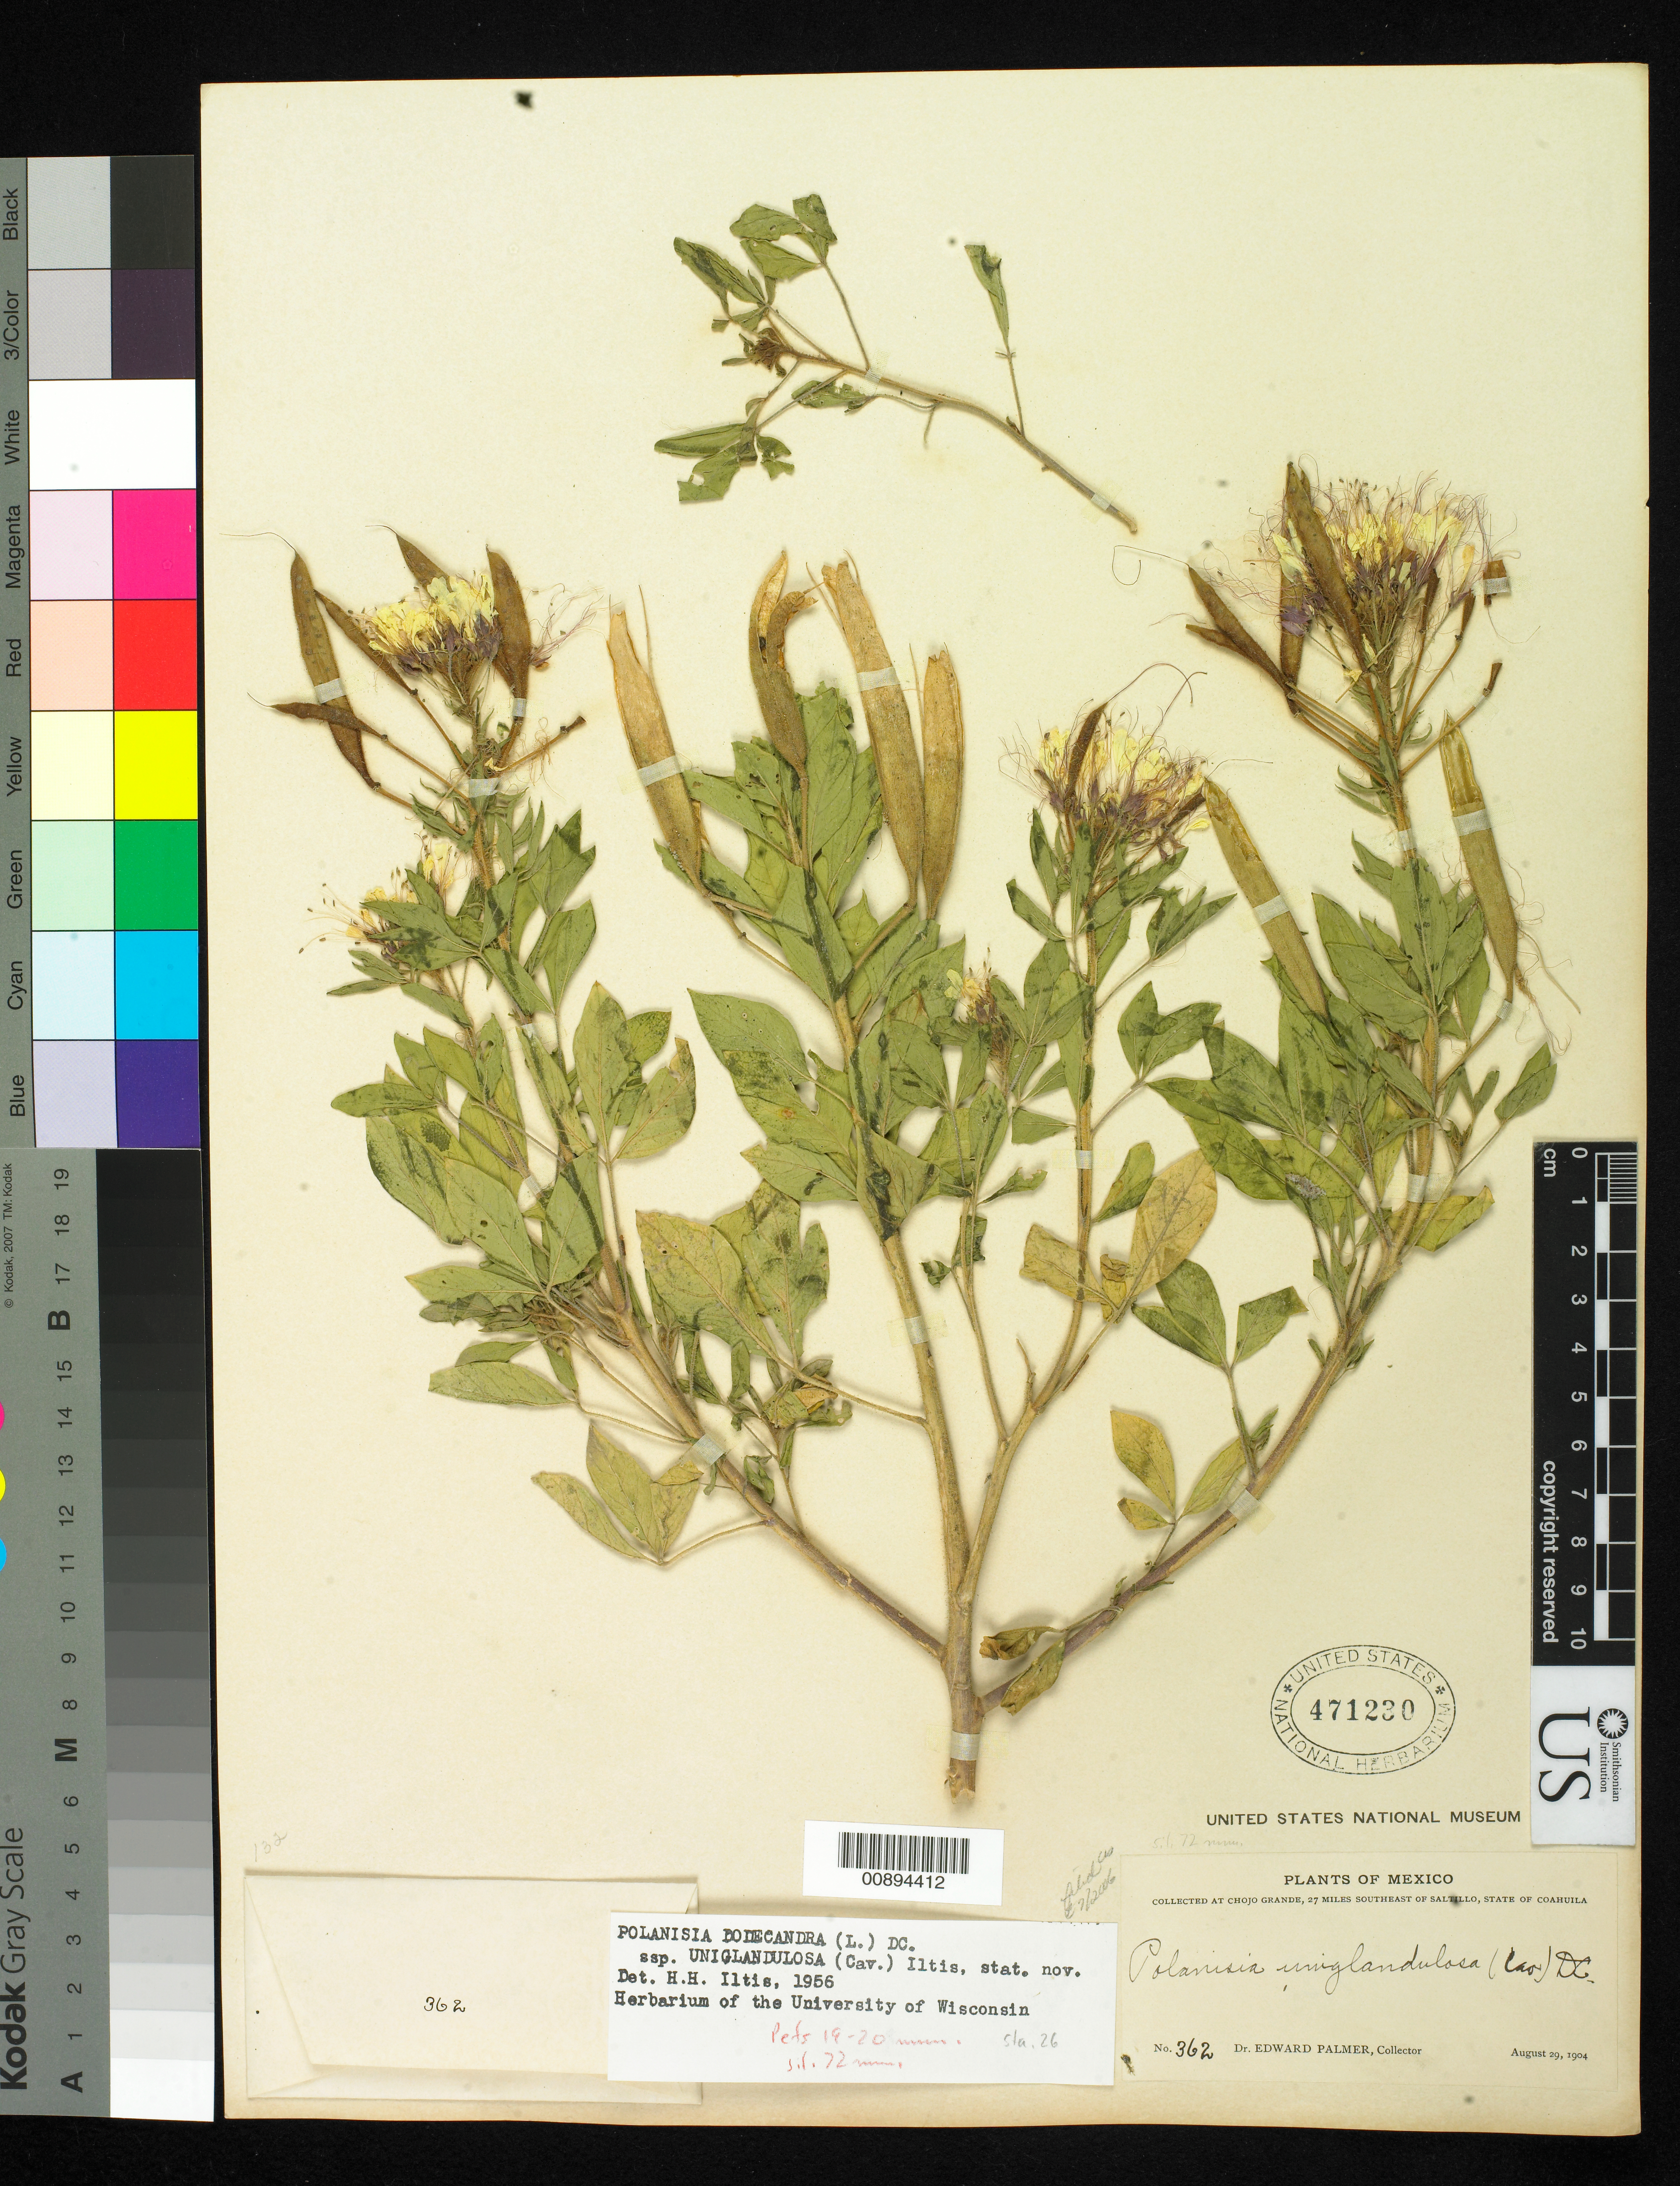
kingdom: Plantae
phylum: Tracheophyta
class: Magnoliopsida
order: Brassicales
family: Cleomaceae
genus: Polanisia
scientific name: Polanisia uniglandulosa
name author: (Cav.) DC.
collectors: E. Palmer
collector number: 362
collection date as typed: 29 Aug 1904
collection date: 1904-08-29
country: Mexico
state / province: Coahuila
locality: Chojo Grande, 27 miles southeast of Saltillo, Coahuila.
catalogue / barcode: US 471230